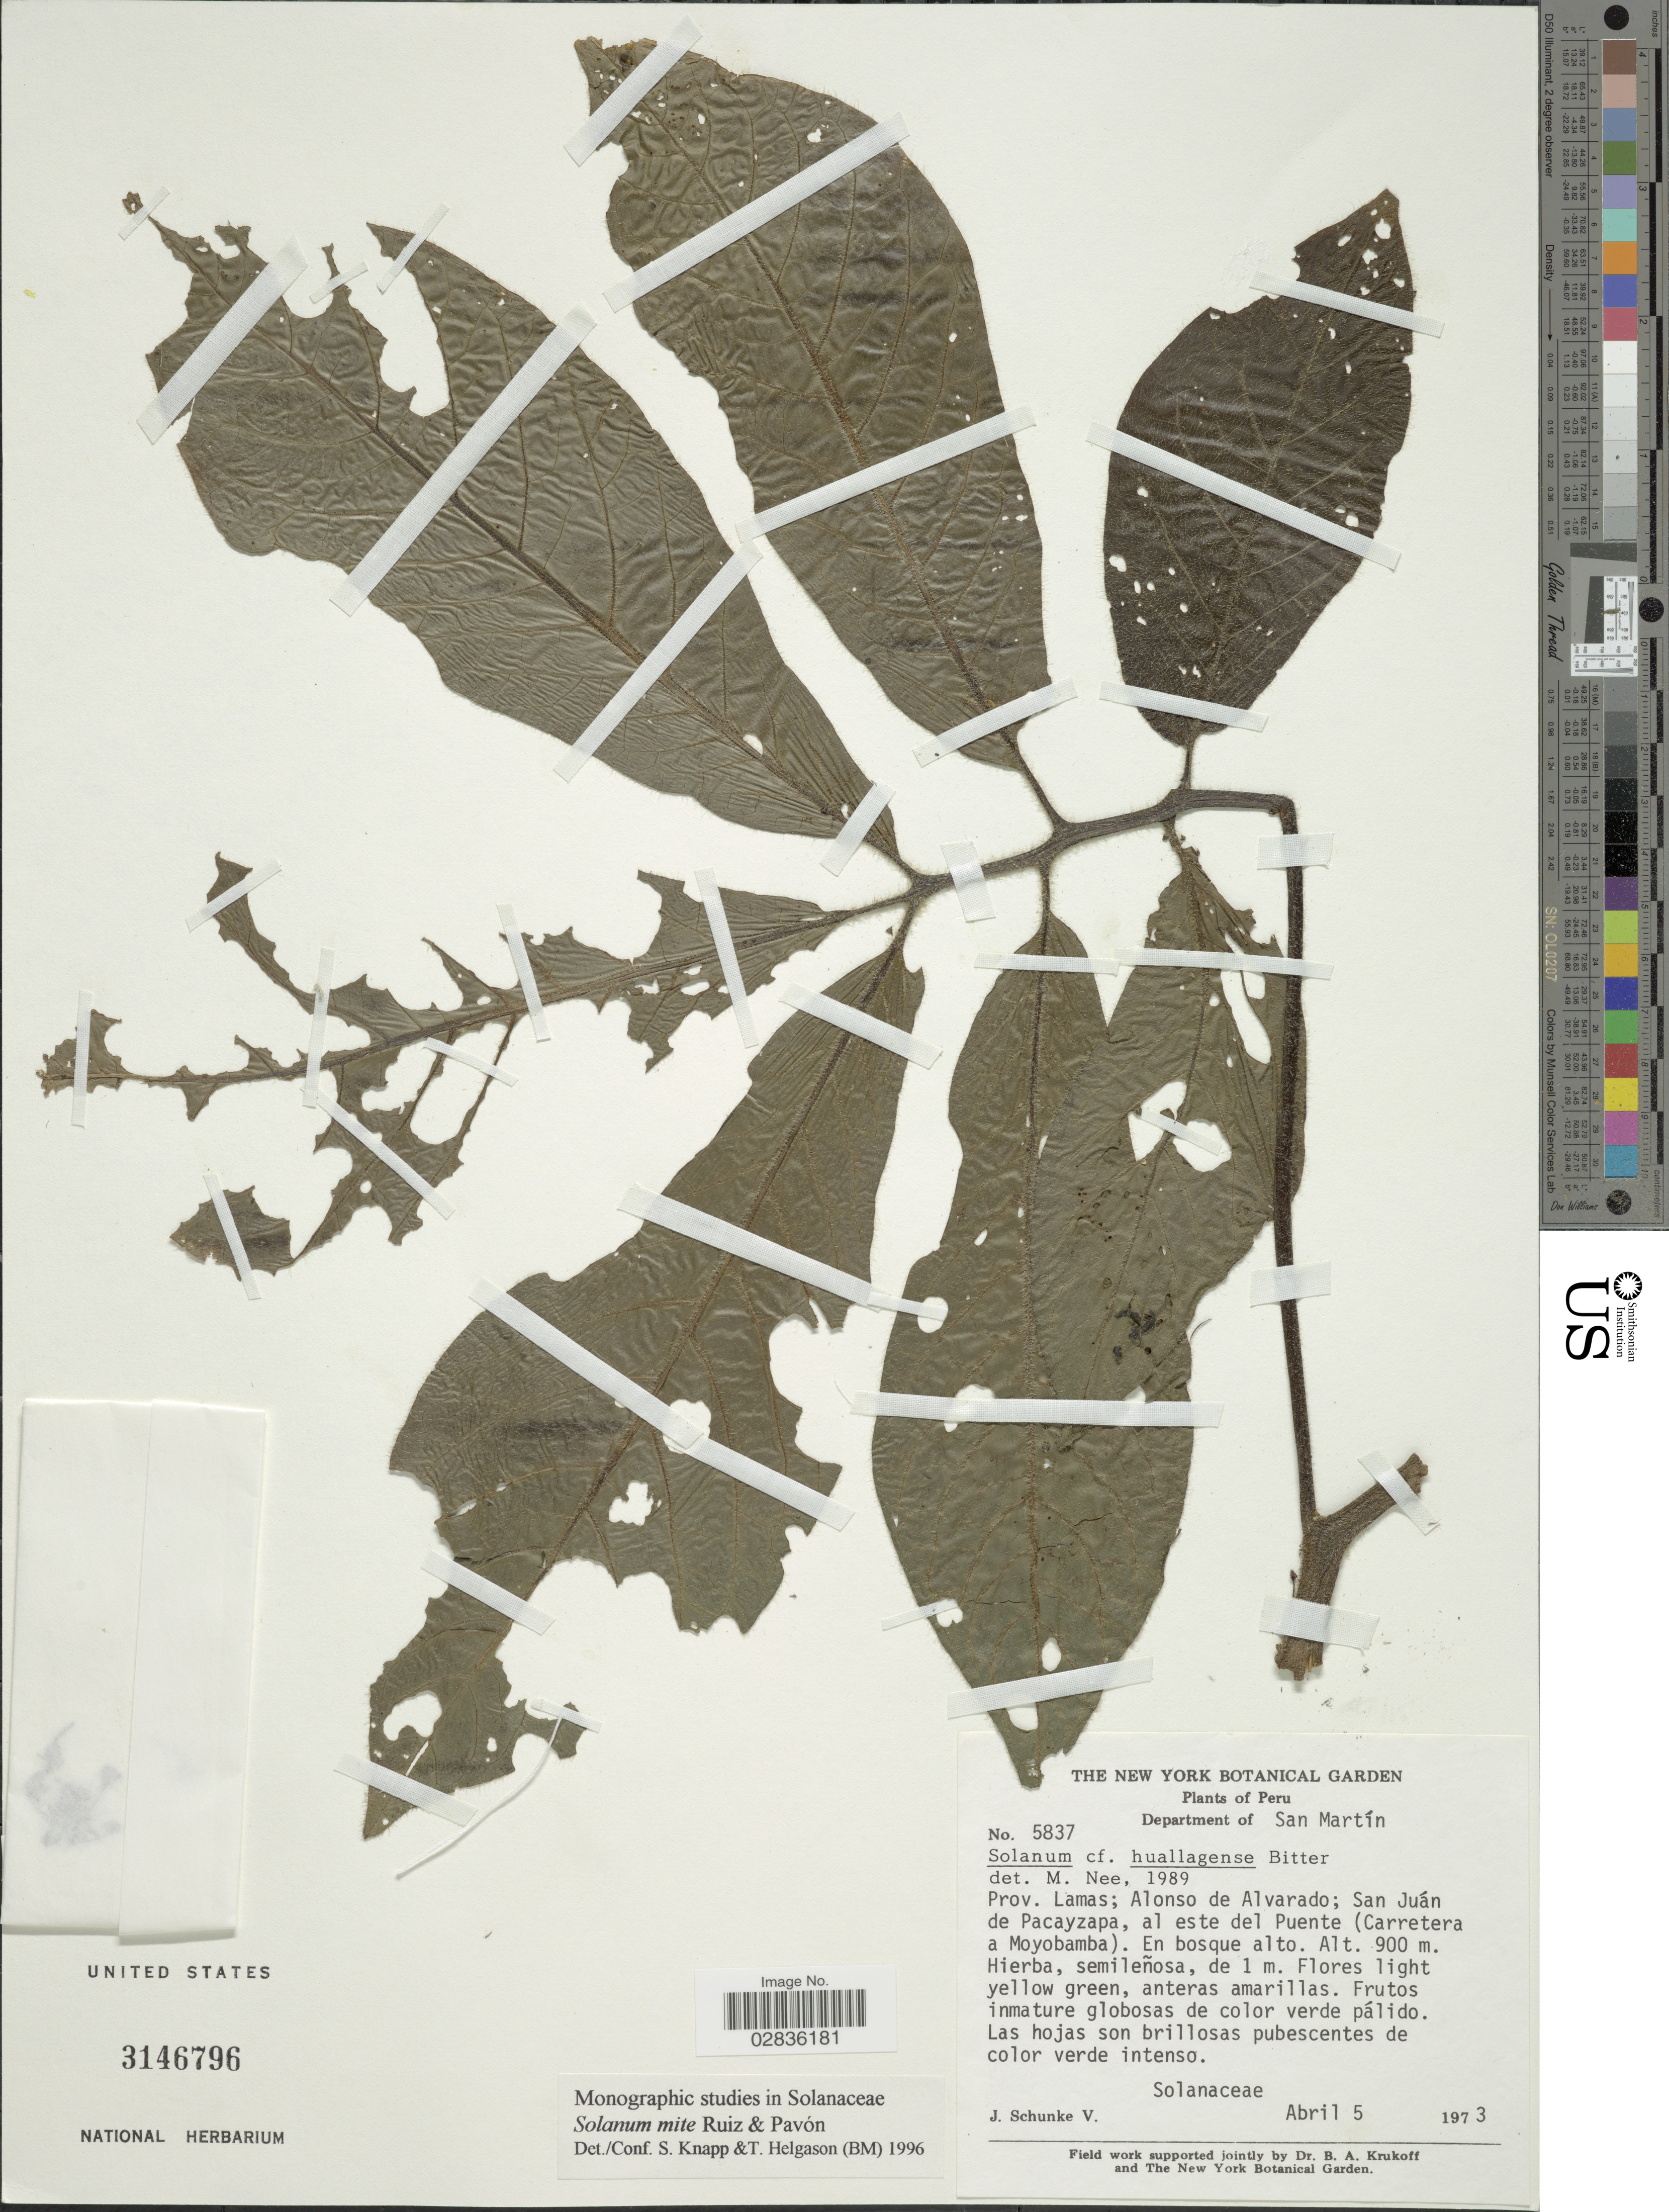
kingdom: Plantae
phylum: Tracheophyta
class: Magnoliopsida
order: Solanales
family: Solanaceae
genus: Solanum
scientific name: Solanum mite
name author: Ruiz & Pav.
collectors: J. Schunke Vigo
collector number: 5837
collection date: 1973-04-05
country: Peru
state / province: San Martín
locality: Department of San Martín. Prov. Lamas; Alonso de Alvarado; San Juán de Pacayzapa, al este del Puente (Carretera a Moyobamba).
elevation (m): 900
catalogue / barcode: US 3146796